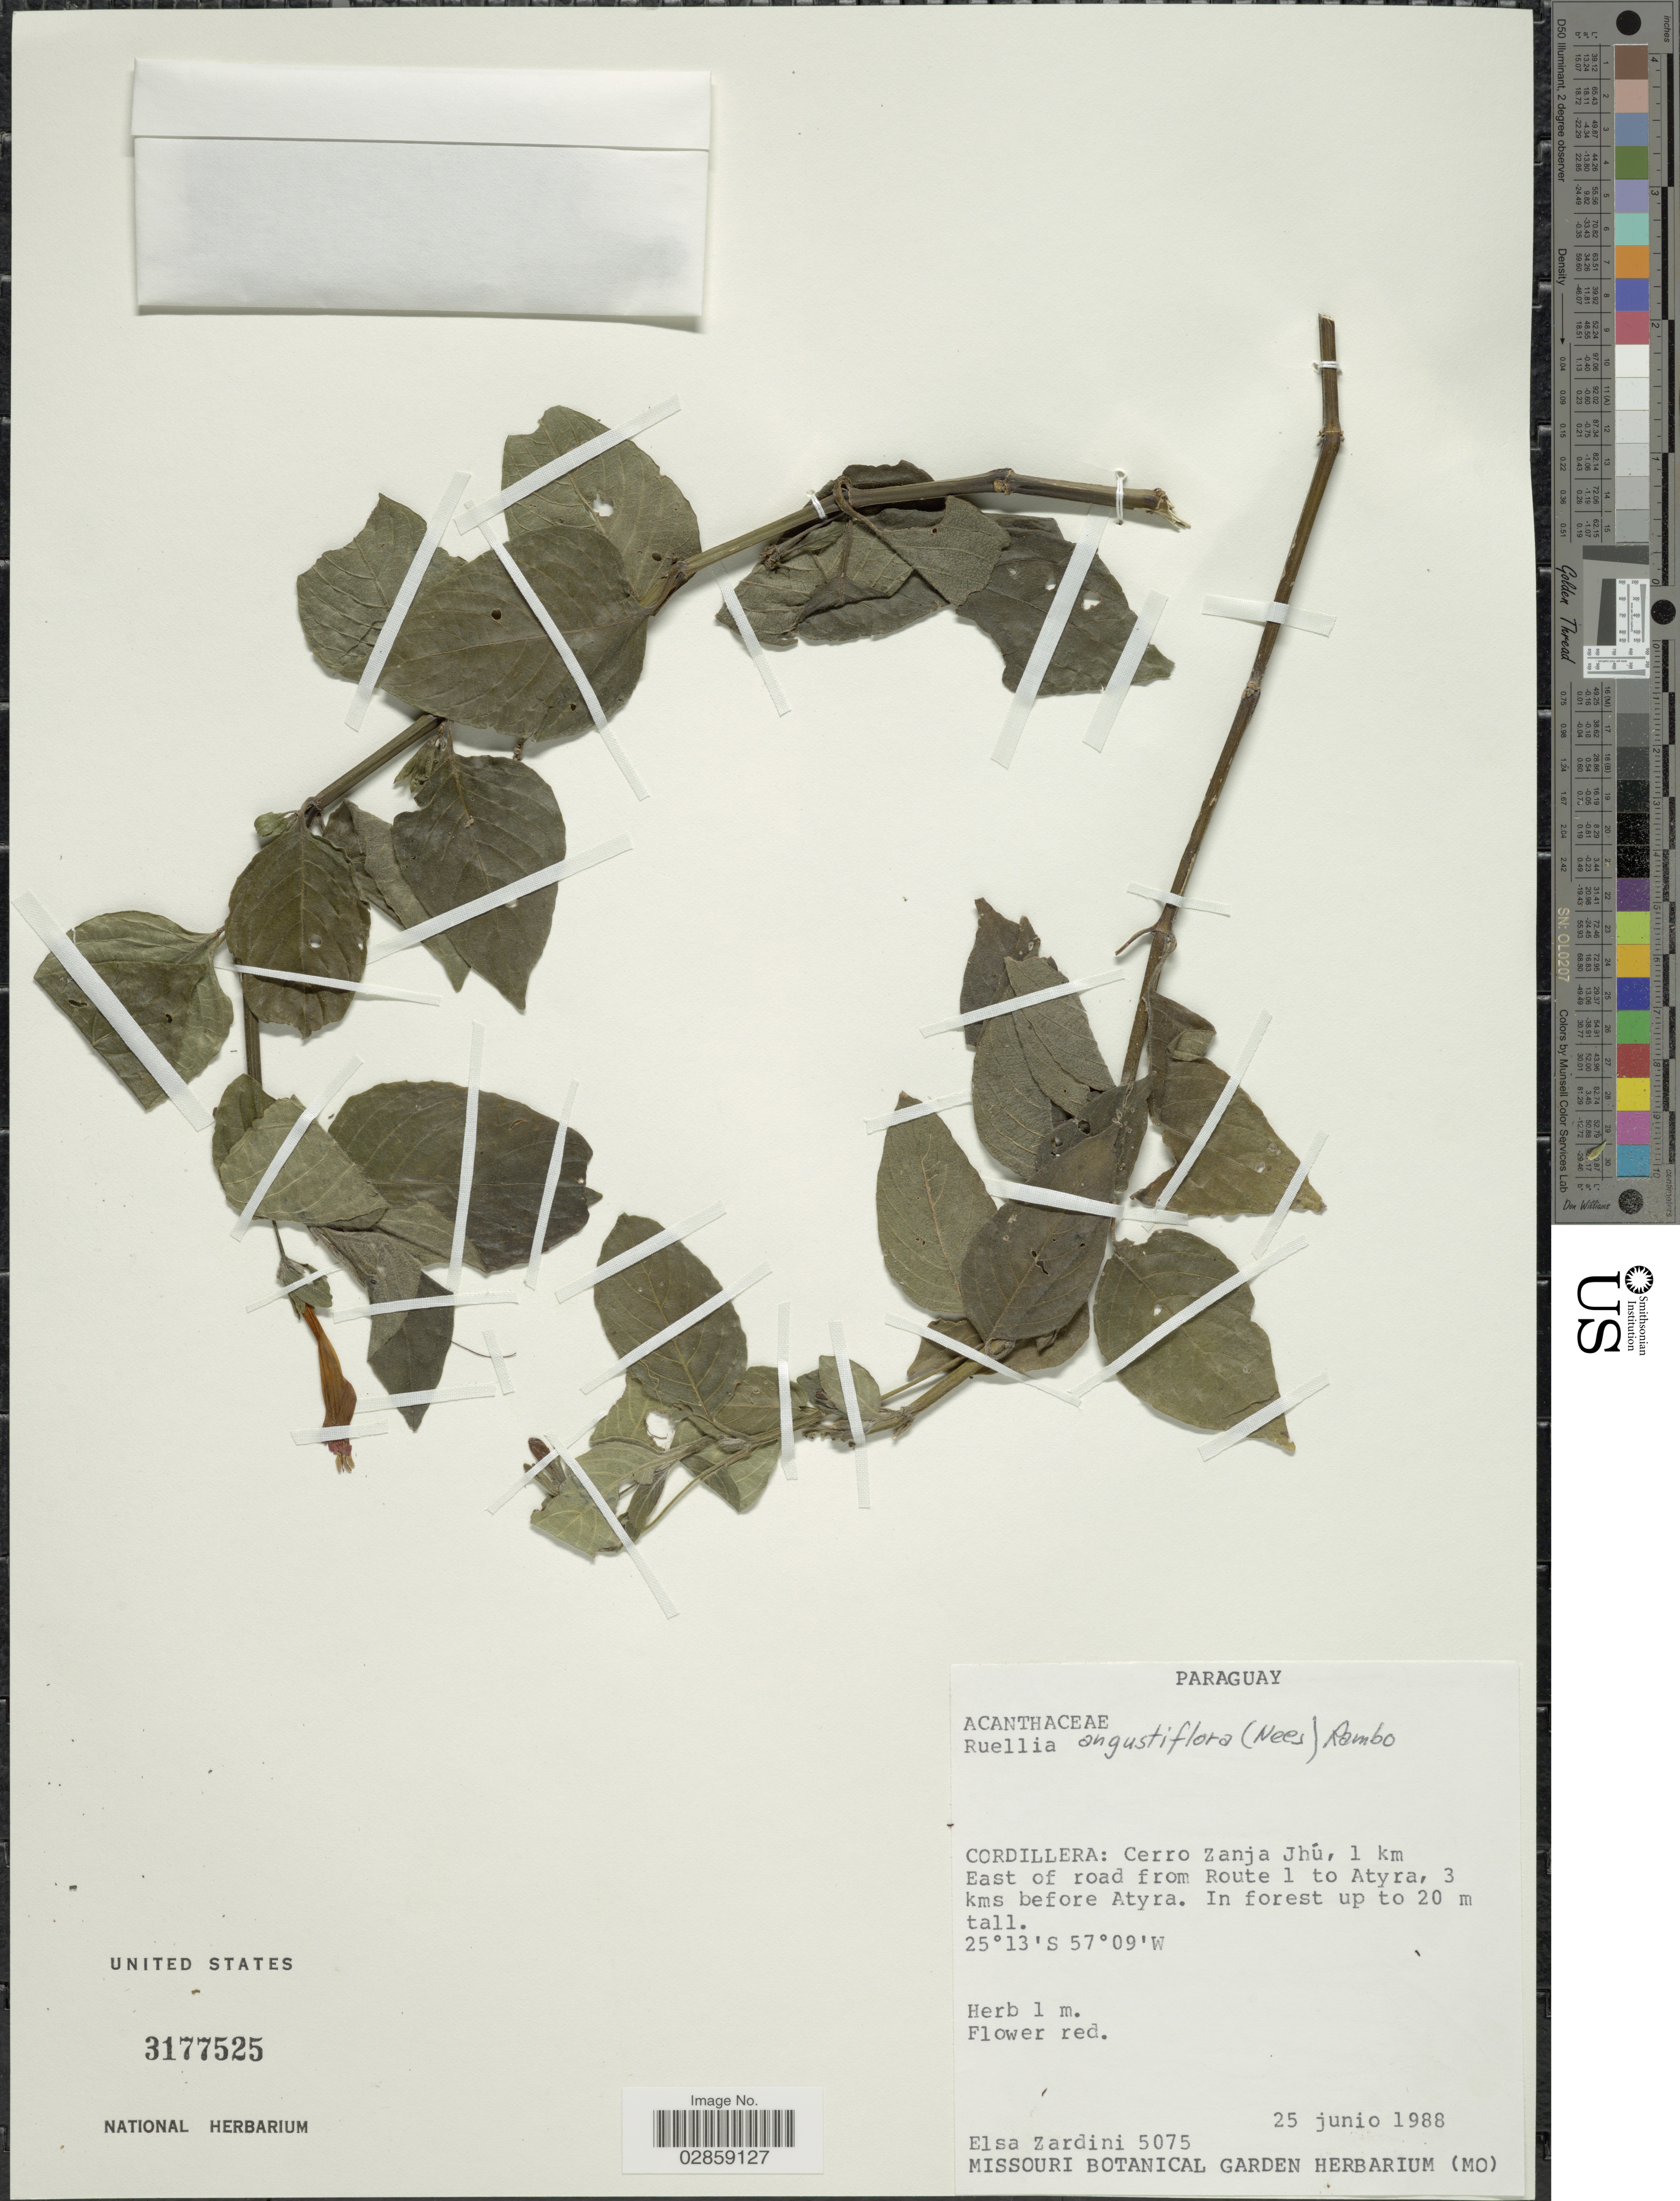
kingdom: Plantae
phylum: Tracheophyta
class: Magnoliopsida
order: Lamiales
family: Acanthaceae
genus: Ruellia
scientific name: Ruellia angustiflora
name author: (Nees) Lindau ex Rambo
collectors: E. M. Zardini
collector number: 5075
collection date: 1988-06-25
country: Paraguay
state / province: Cordillera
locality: Cerro Zanja Jhú, 1 km East of road from Route 1 to Atyra, 3 kms before Atyra.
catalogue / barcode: US 3177525